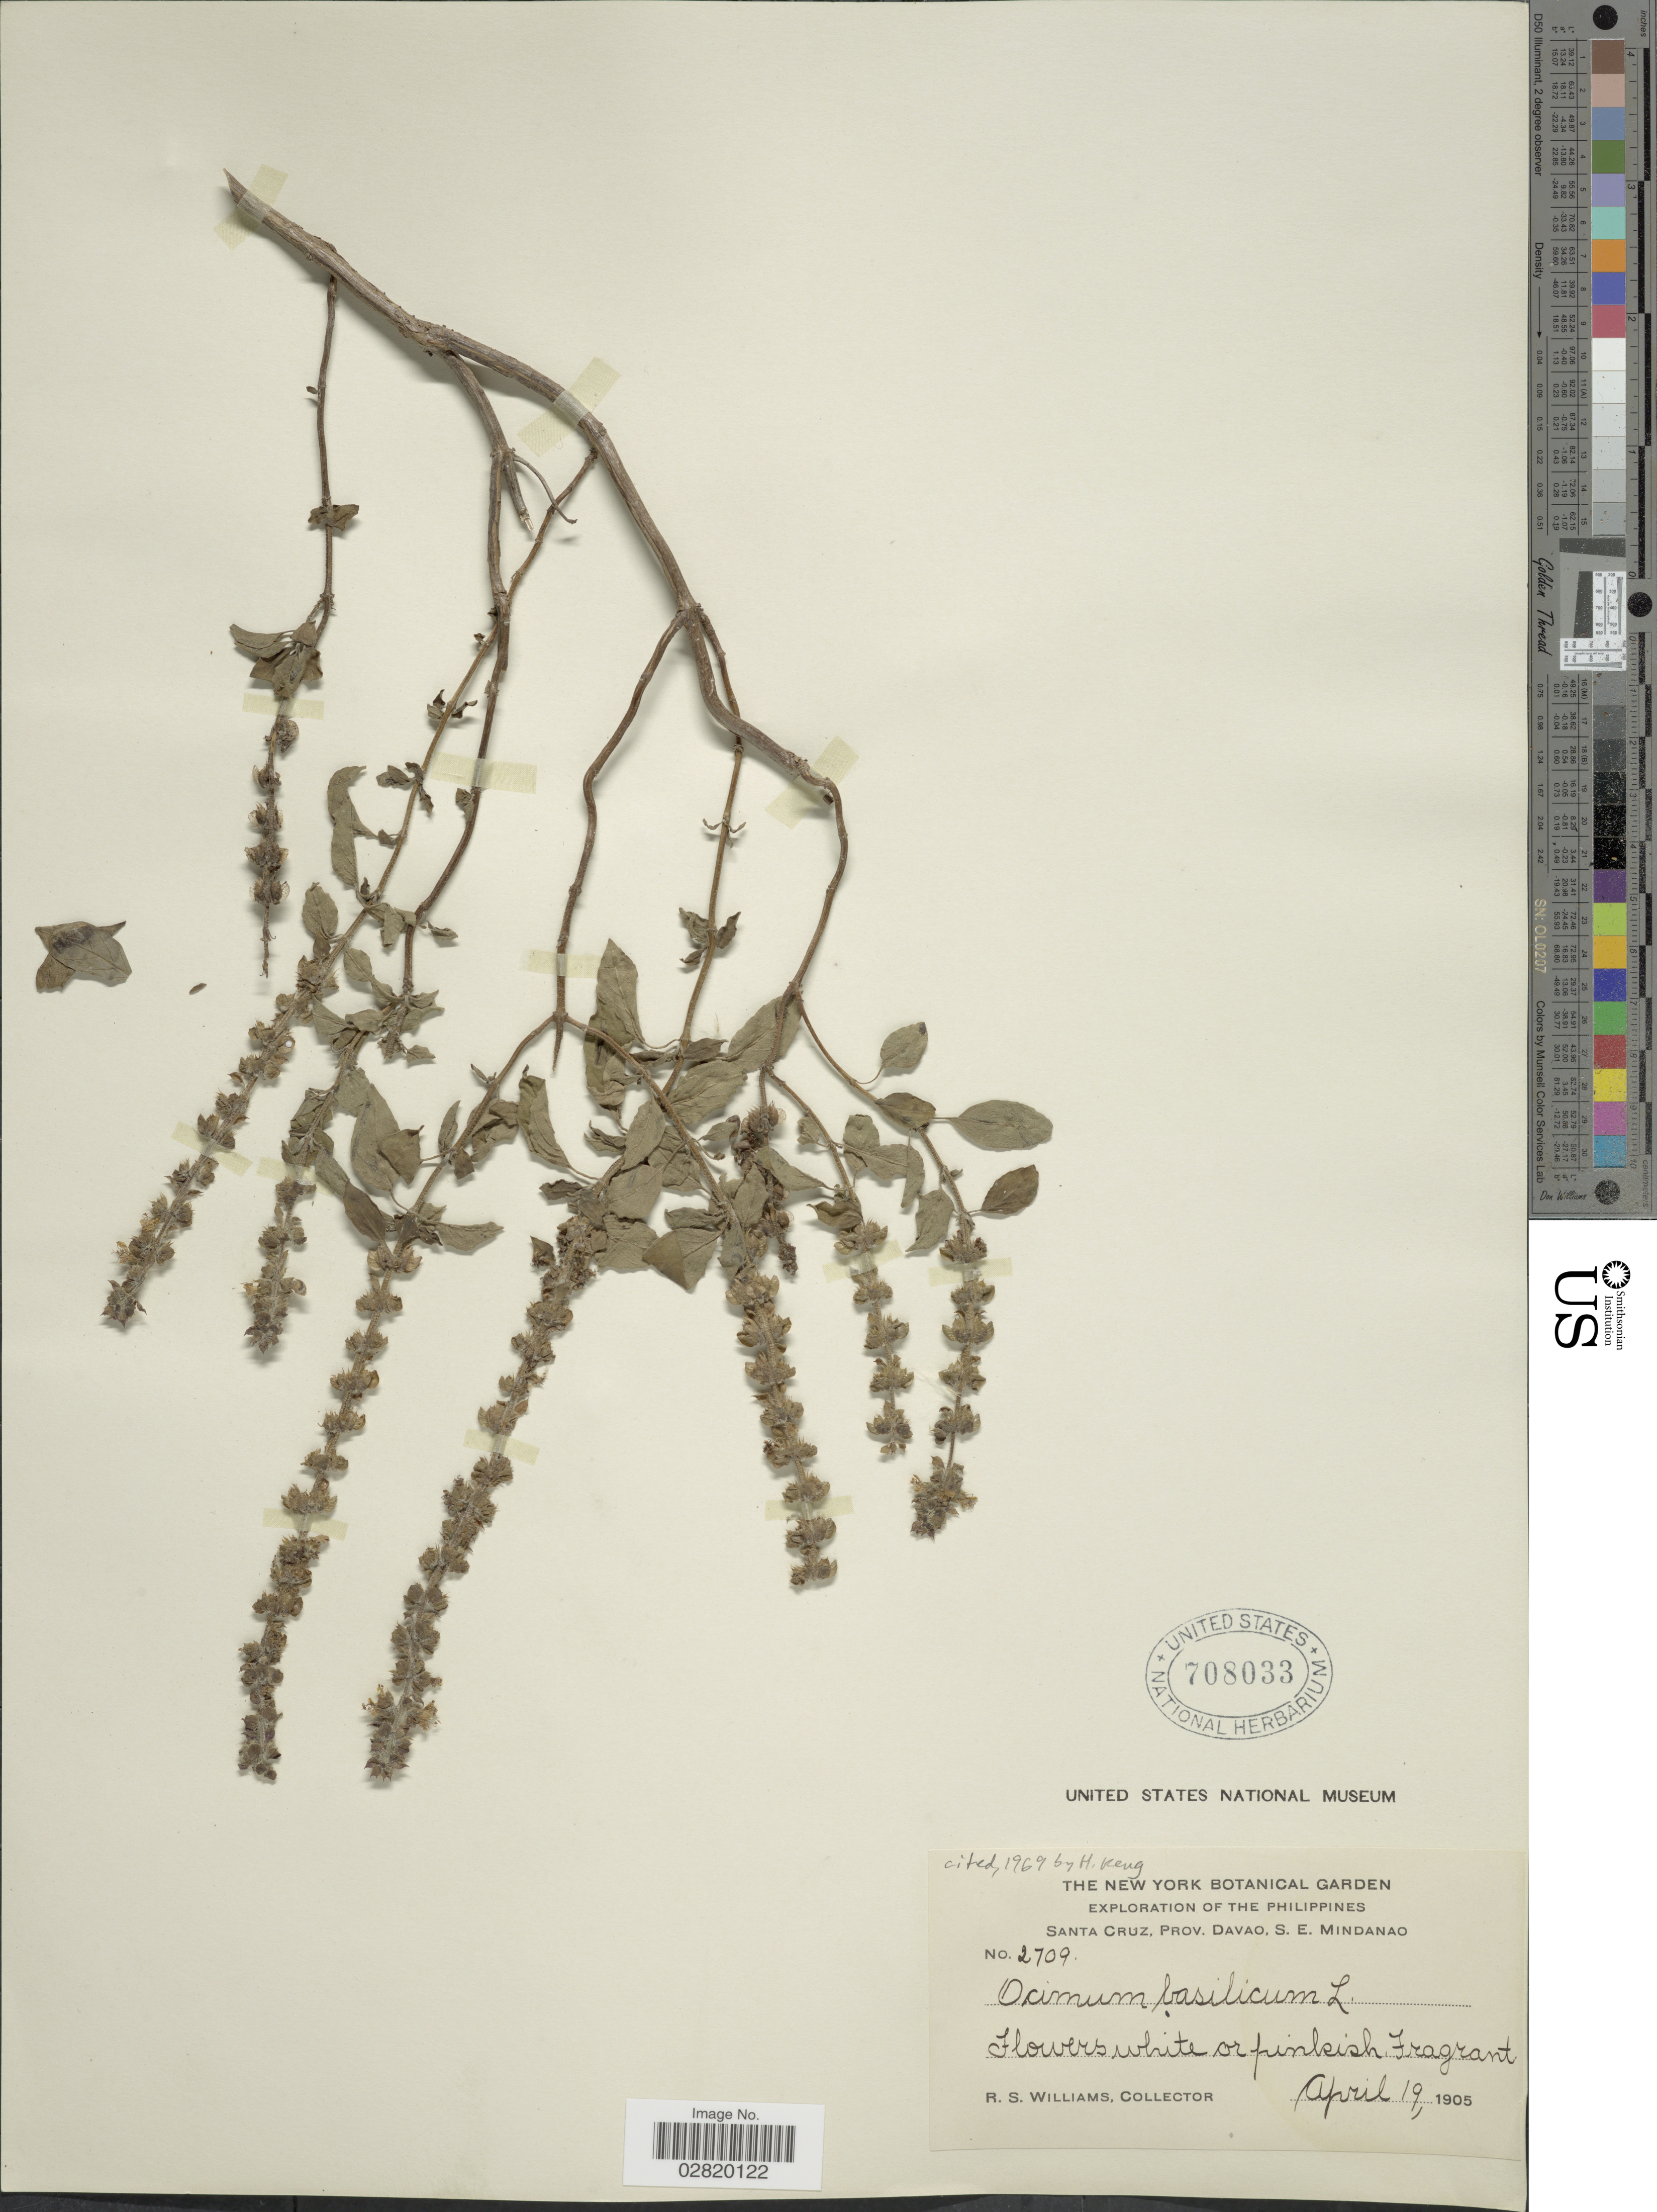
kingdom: Plantae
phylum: Tracheophyta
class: Magnoliopsida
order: Lamiales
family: Lamiaceae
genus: Ocimum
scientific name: Ocimum basilicum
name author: L.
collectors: R. S. Williams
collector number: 2709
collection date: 1905-04-19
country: Philippines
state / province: Davao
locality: Santa Cruz, Prov. Davao, S.E. Mindanao.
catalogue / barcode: US 708033